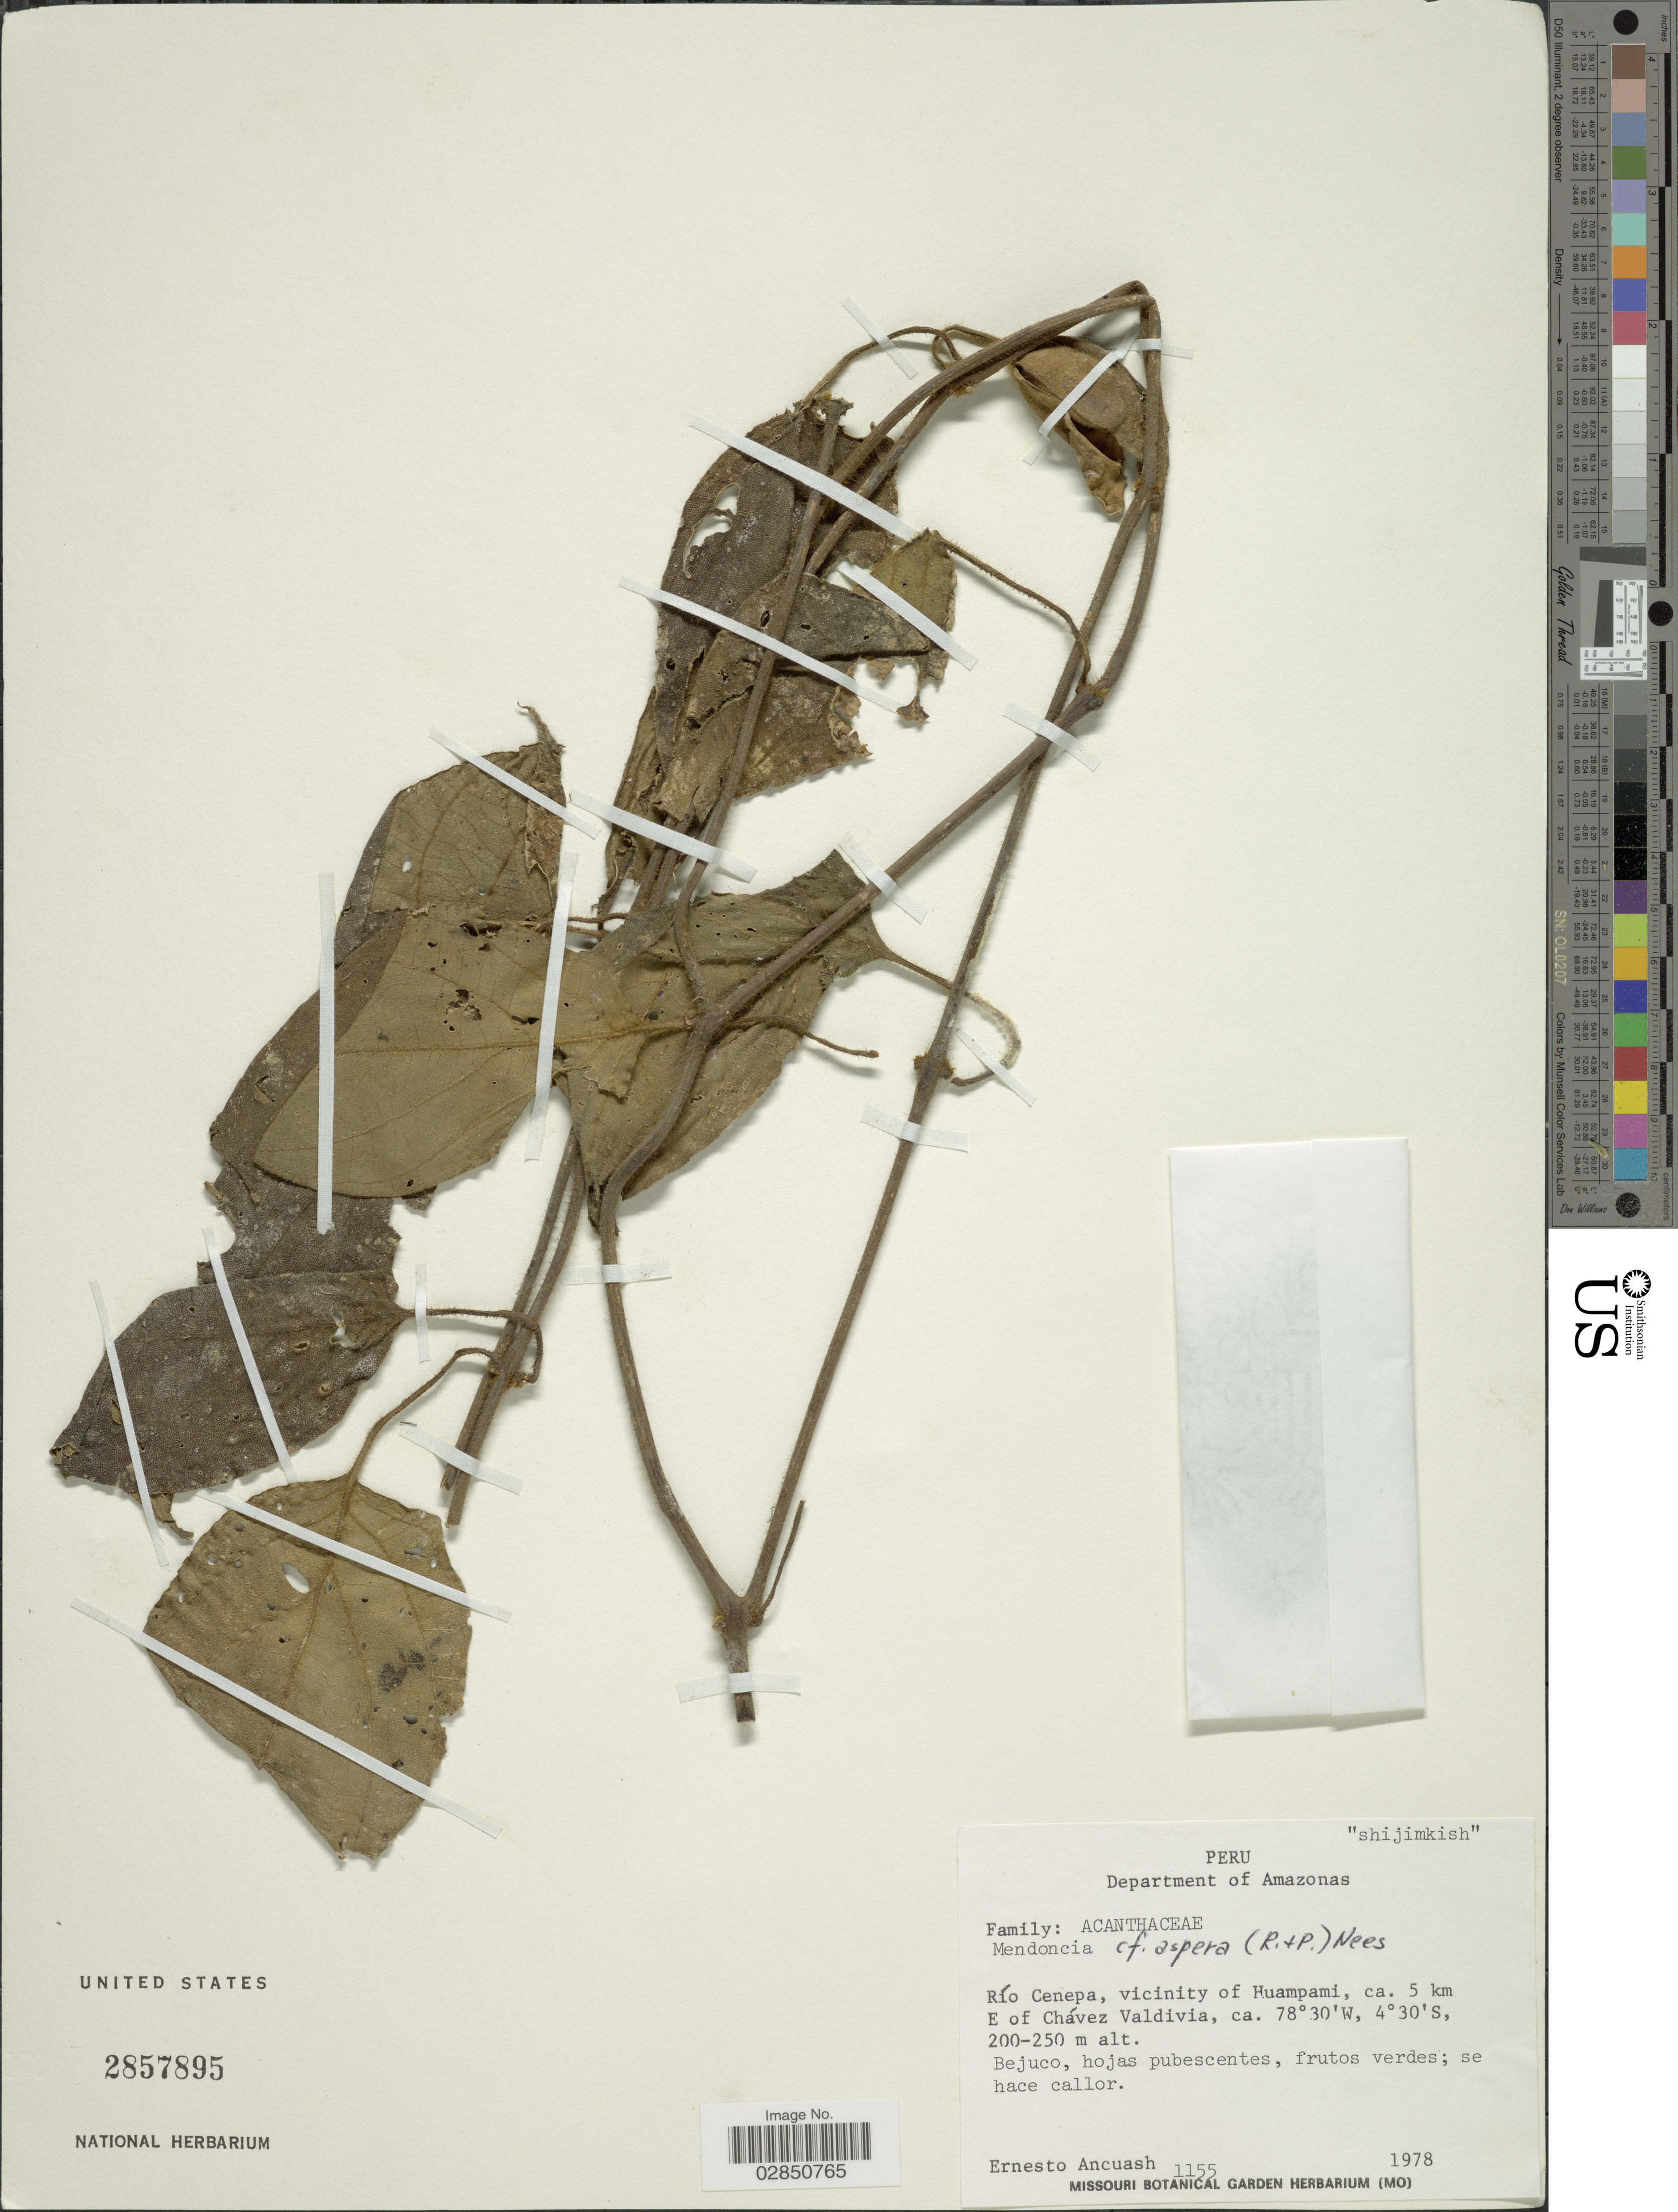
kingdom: Plantae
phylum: Tracheophyta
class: Magnoliopsida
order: Lamiales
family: Acanthaceae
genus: Mendoncia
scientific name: Mendoncia aspera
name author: (Ruiz & Pav.) Nees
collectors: E. Ancuash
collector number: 1155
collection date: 1978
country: Peru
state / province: Amazonas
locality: Department of Amazonas. Río Cenepa, vicinity of Huampami, ca. 5 km E of Chávez Valdivia.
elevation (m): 200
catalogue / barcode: US 2857895